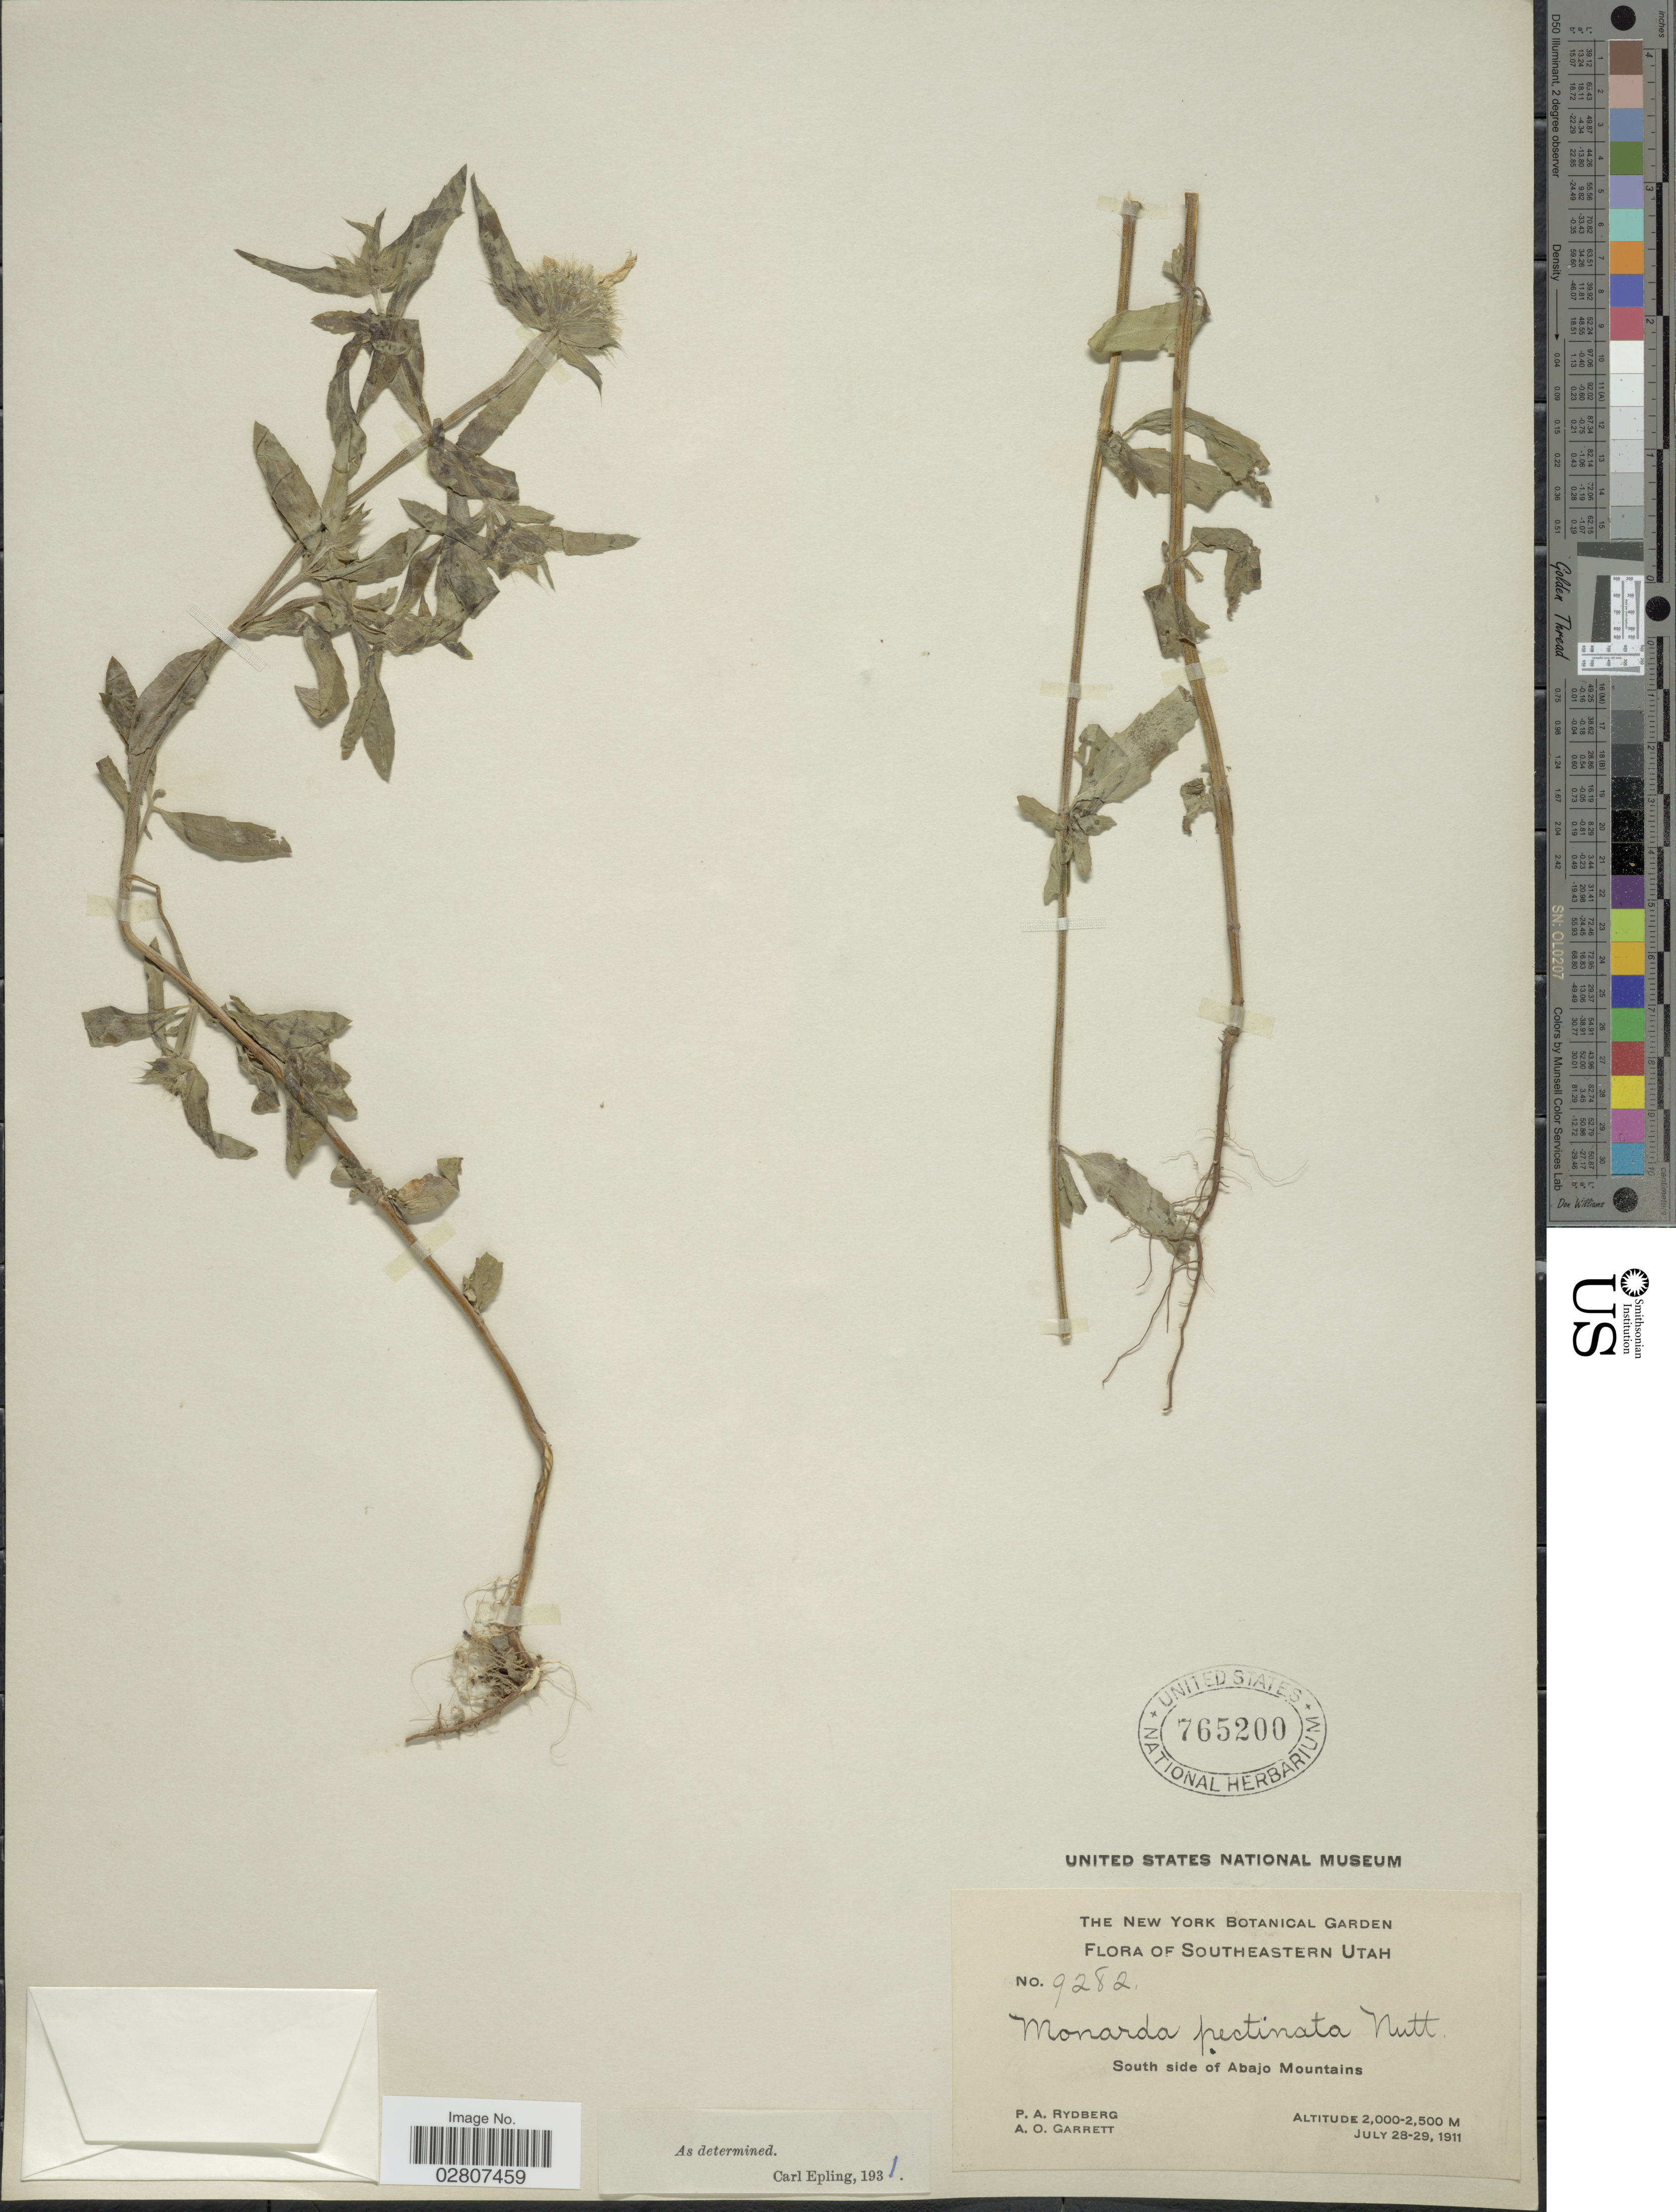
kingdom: Plantae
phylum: Tracheophyta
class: Magnoliopsida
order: Lamiales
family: Lamiaceae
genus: Monarda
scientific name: Monarda pectinata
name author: Nutt.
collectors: P. A. Rydberg & A. O. Garrett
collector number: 9282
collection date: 1911-07-28/1911-07-29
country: United States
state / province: Utah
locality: Southeastern Utah. South side of Abajo Mountains.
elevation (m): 2000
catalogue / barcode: US 765200